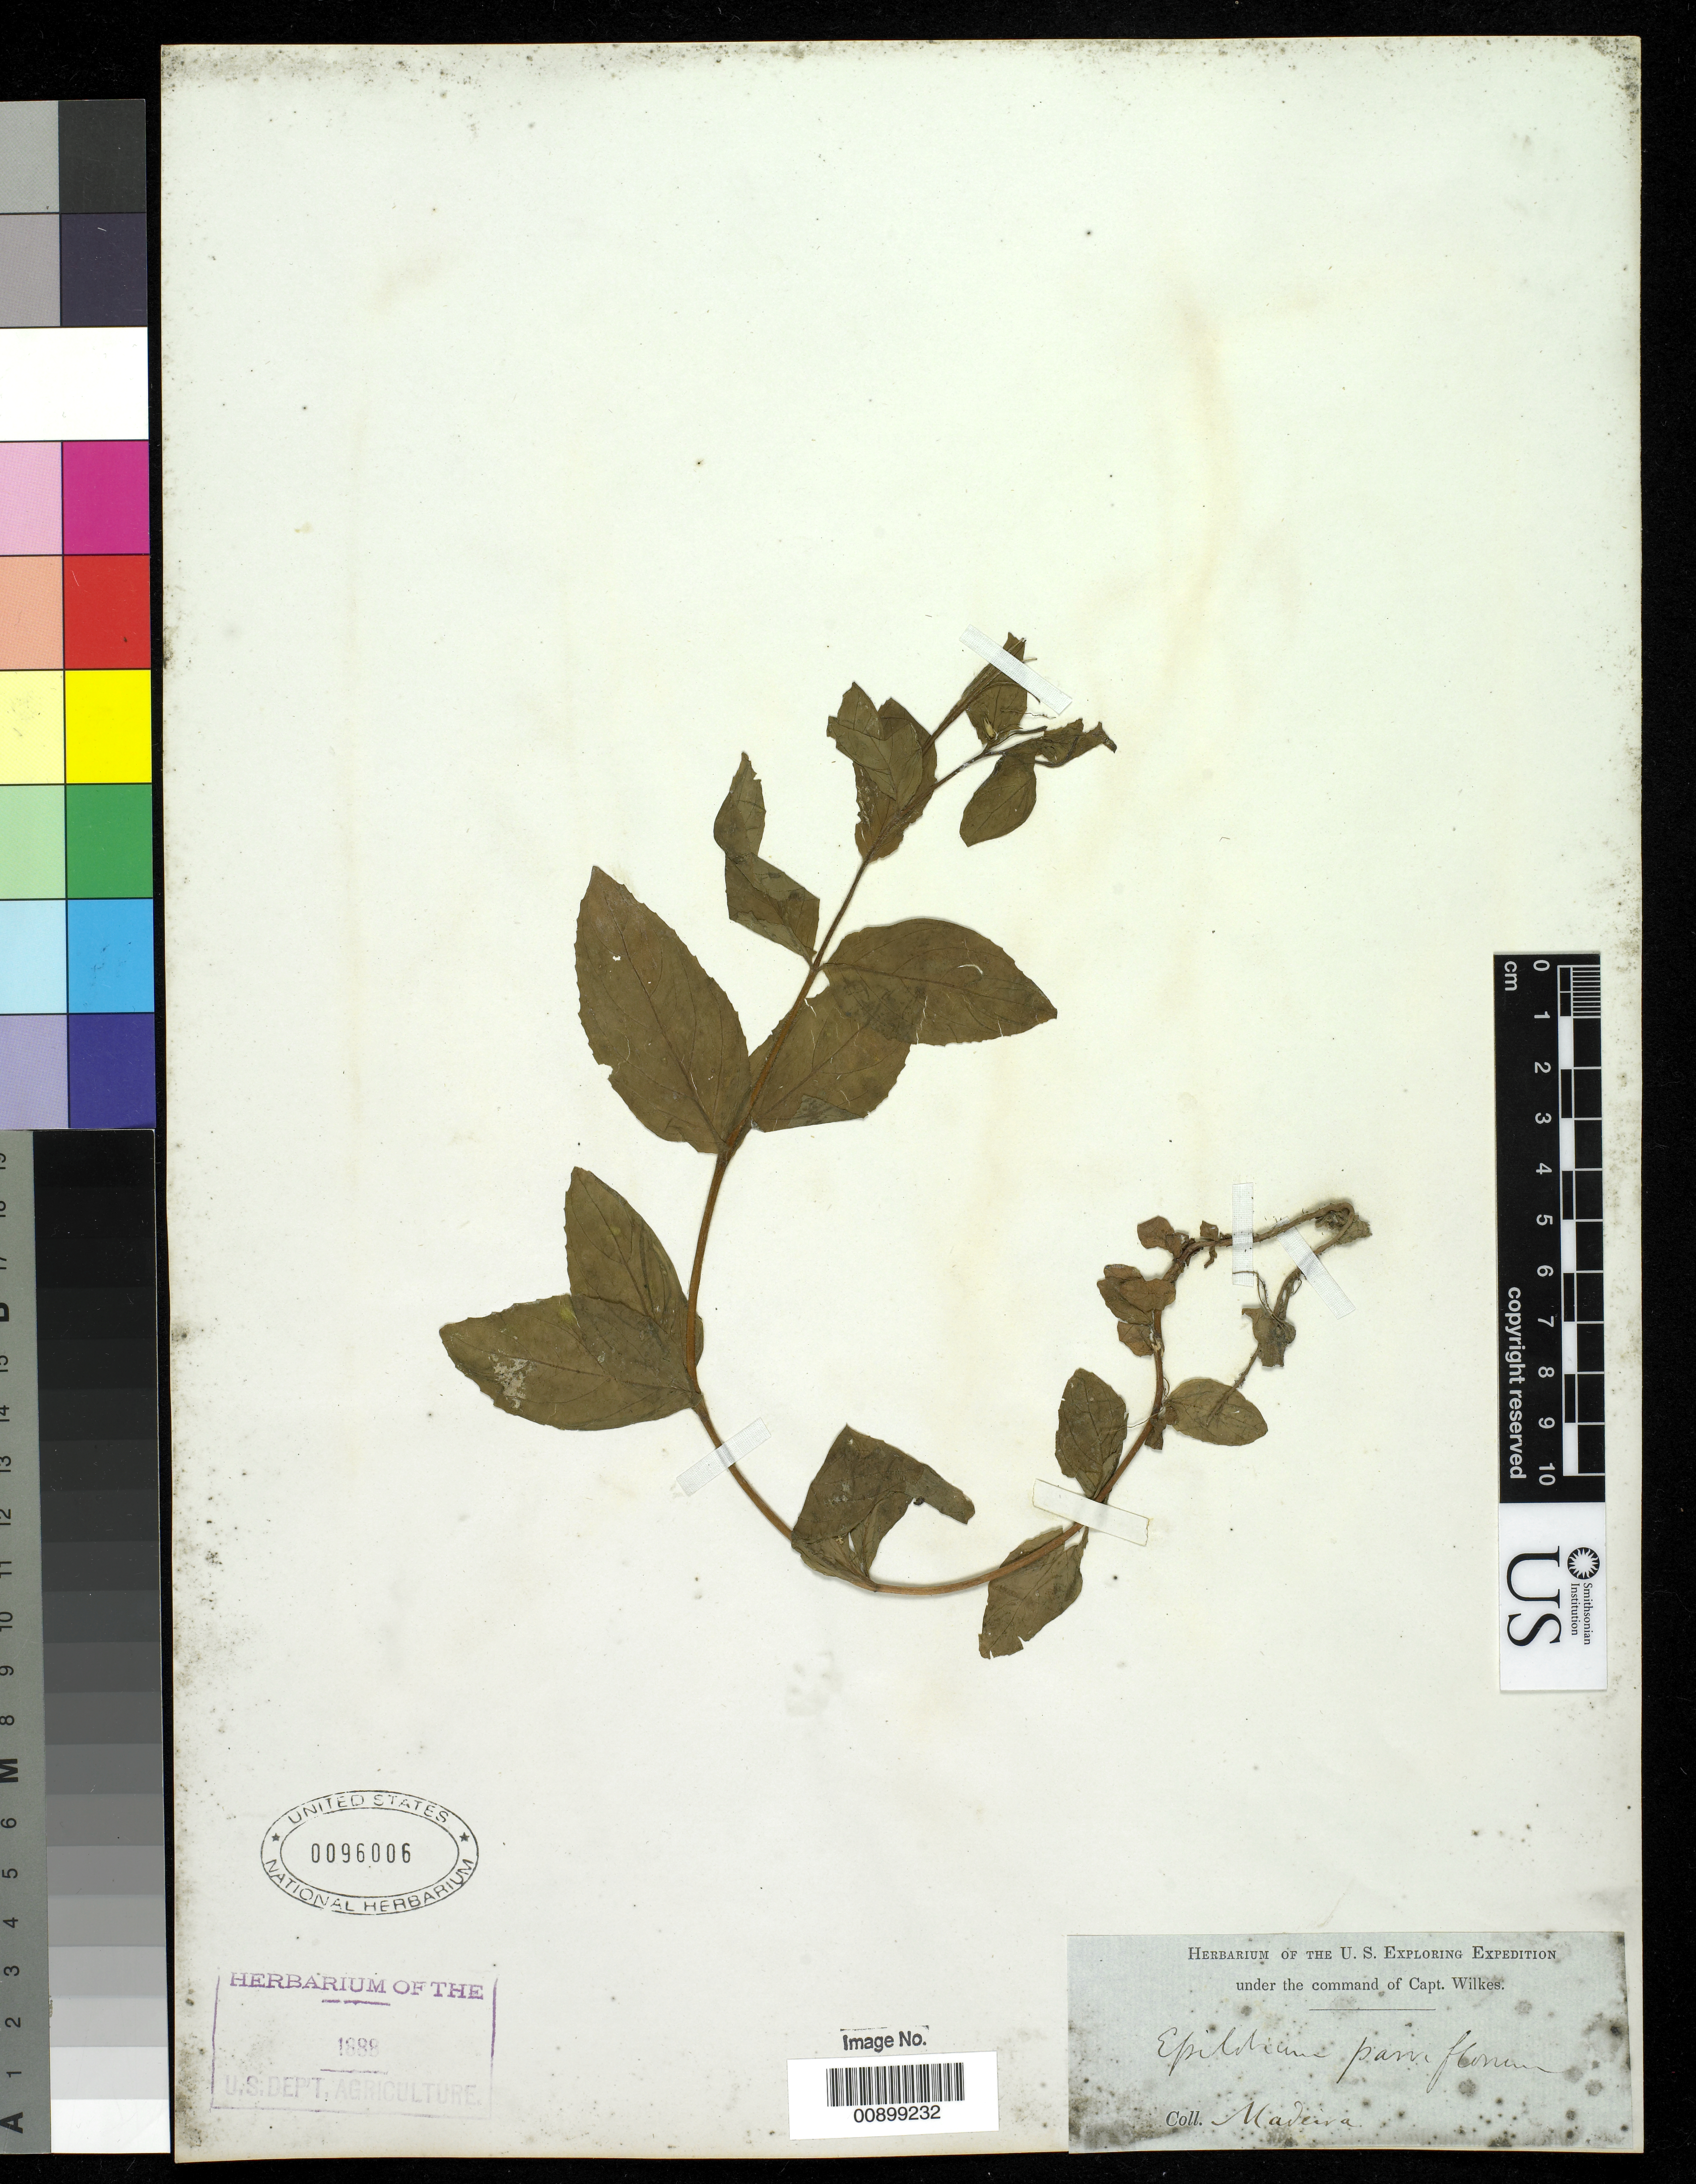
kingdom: Plantae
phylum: Tracheophyta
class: Magnoliopsida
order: Myrtales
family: Onagraceae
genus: Epilobium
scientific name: Epilobium parviflorum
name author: Schreb.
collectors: Wilkes Explor. Exped.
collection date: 1838/1842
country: Portugal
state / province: Madeira (Aut. Reg.)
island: Madeira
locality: Funchal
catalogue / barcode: US 96006